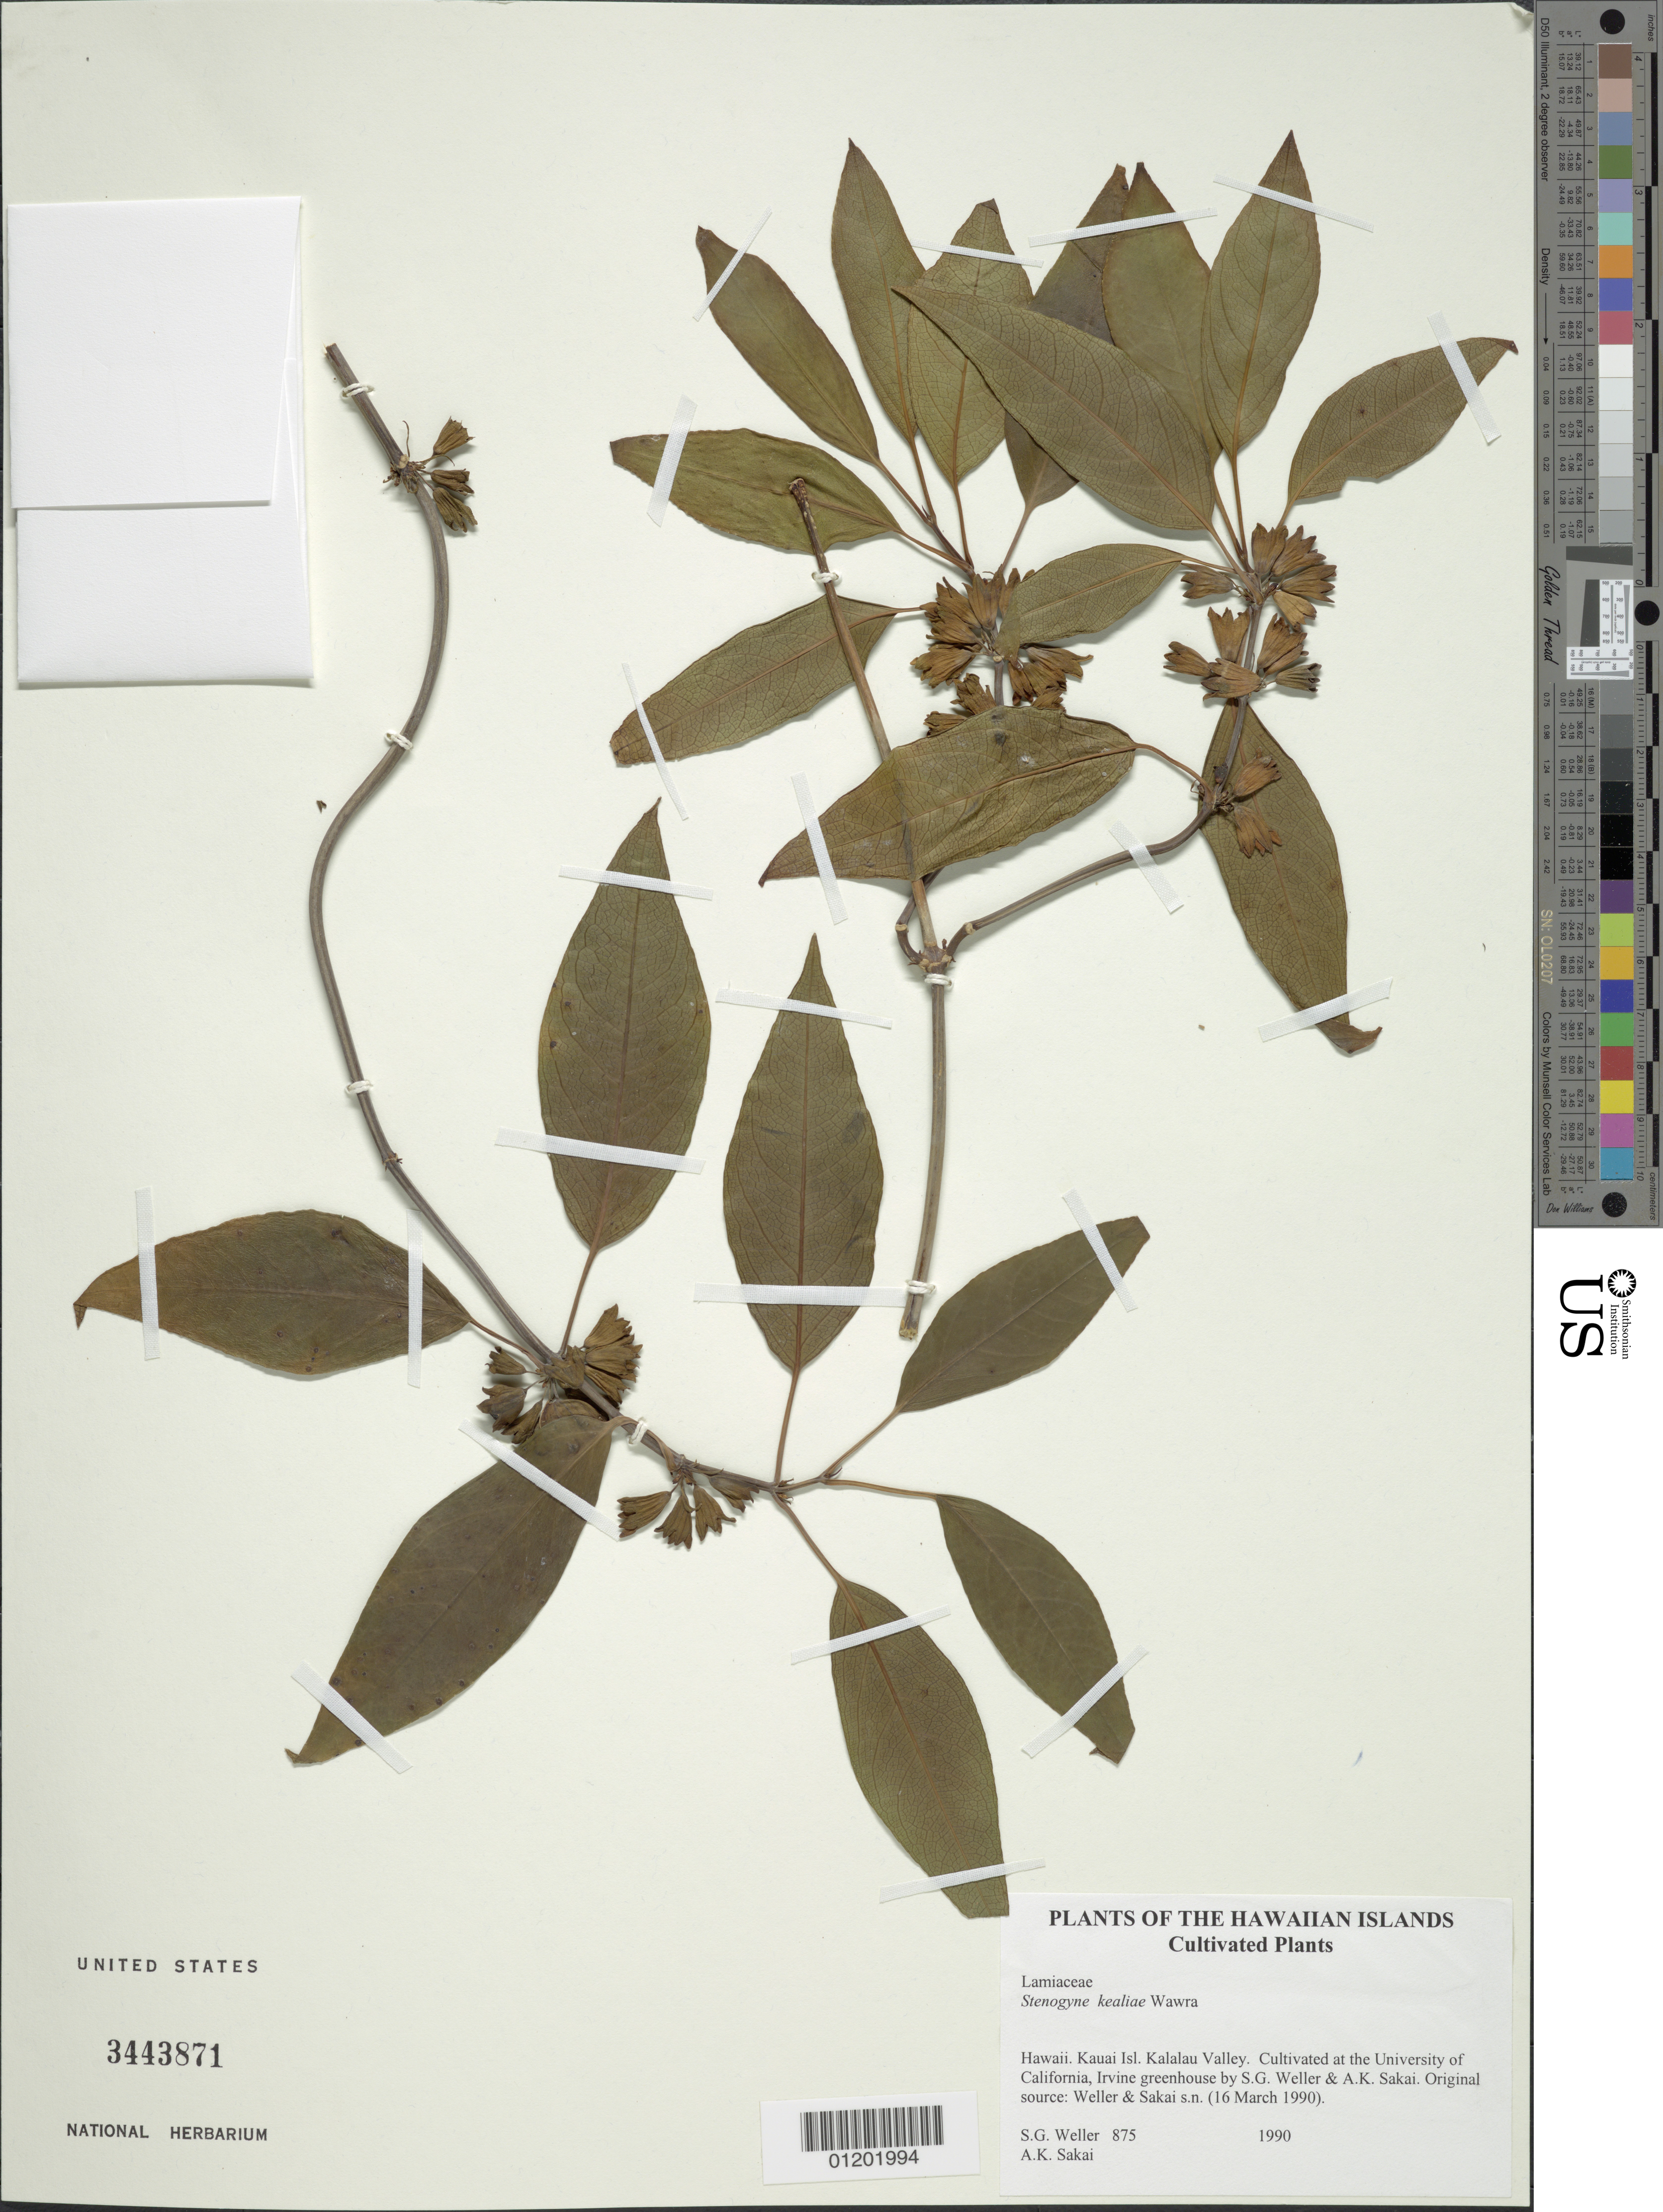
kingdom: Plantae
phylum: Tracheophyta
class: Magnoliopsida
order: Lamiales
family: Lamiaceae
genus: Stenogyne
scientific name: Stenogyne kealiae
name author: Wawra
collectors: S. G. Weller & A. Sakai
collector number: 875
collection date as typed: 1990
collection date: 1990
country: United States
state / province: Hawaii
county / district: Kauai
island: Kaua'i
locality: Kalalau Valley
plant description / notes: Cultivated at the University of California, Irvine greenhouse by S.G. Weller & A.K. Sakai. Original source: collected by Weller & Sakai on 16 March 1990, Kaua'i, Kalalau Valley.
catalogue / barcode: US 3443871